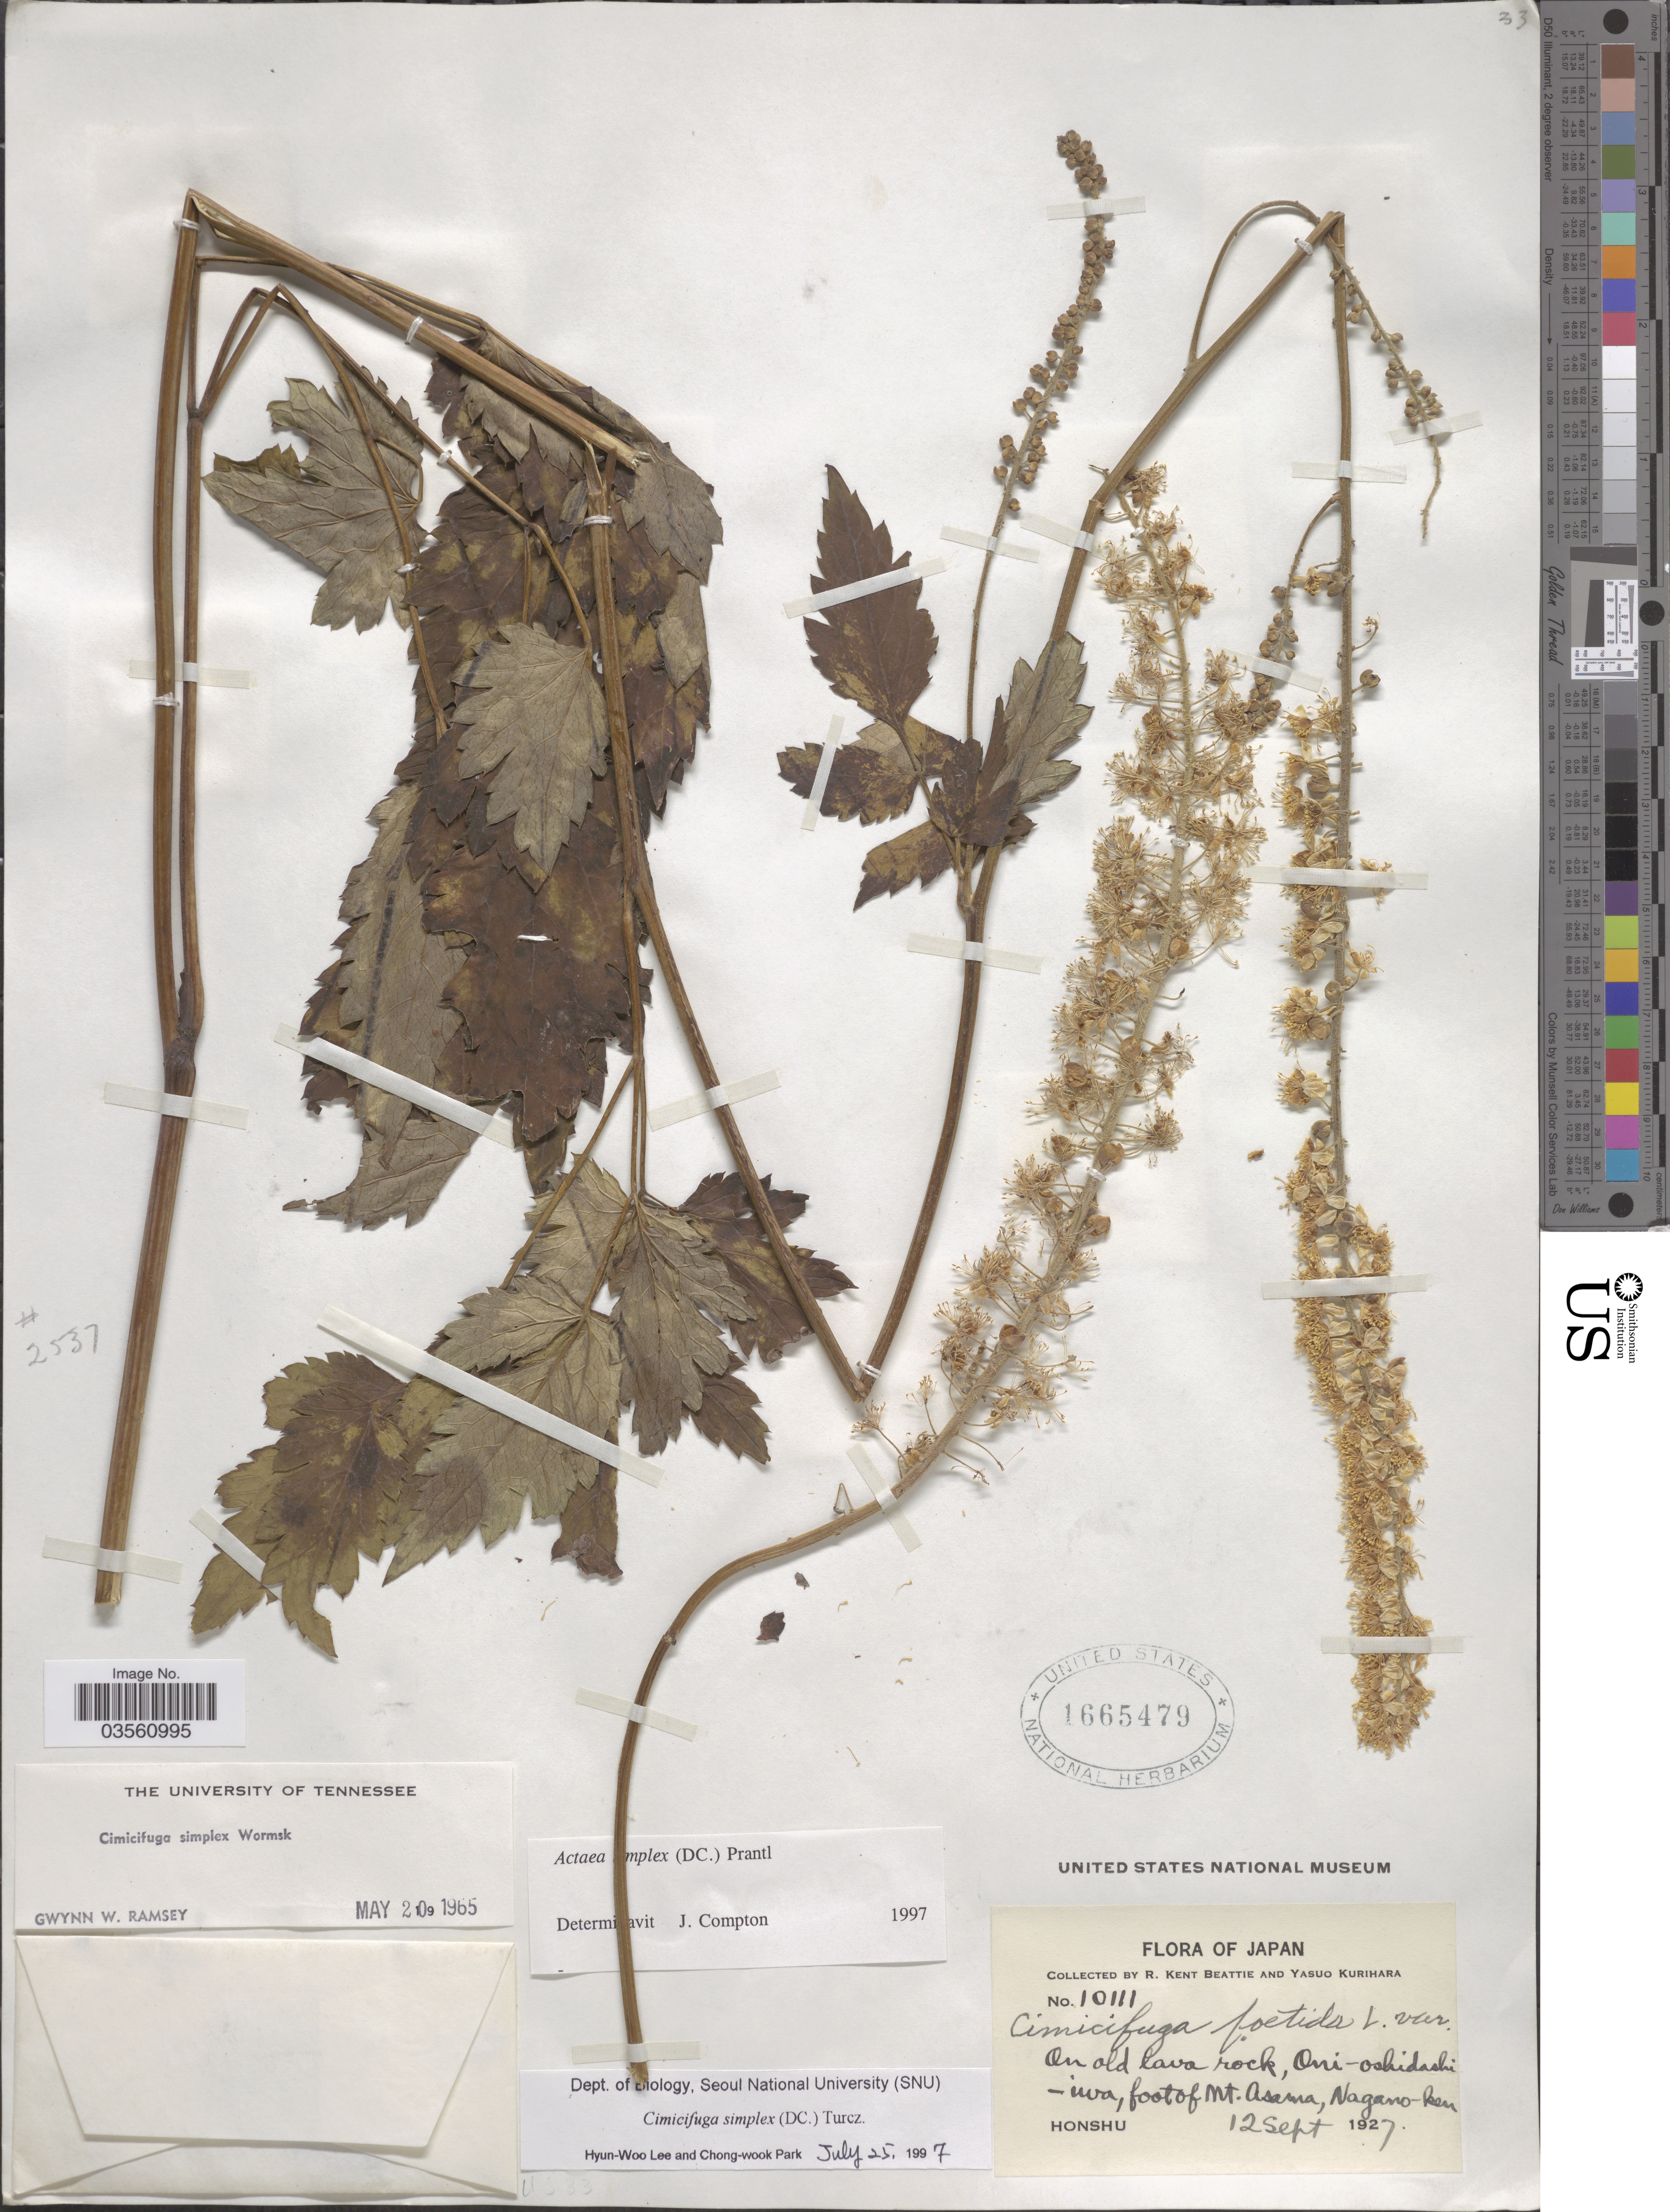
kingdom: Plantae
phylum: Tracheophyta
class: Magnoliopsida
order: Ranunculales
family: Ranunculaceae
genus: Actaea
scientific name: Actaea simplex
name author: (DC.) Wormsk. ex Prantl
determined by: Compton, J. A.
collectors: R. K. Beattie & Y. Kurihara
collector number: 10111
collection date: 1927-09-12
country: Japan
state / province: Nagano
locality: Oni-Oshidashi-iwa, foot of Mt. Asama, Nagano-ken. Honshu.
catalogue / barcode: US 1665479